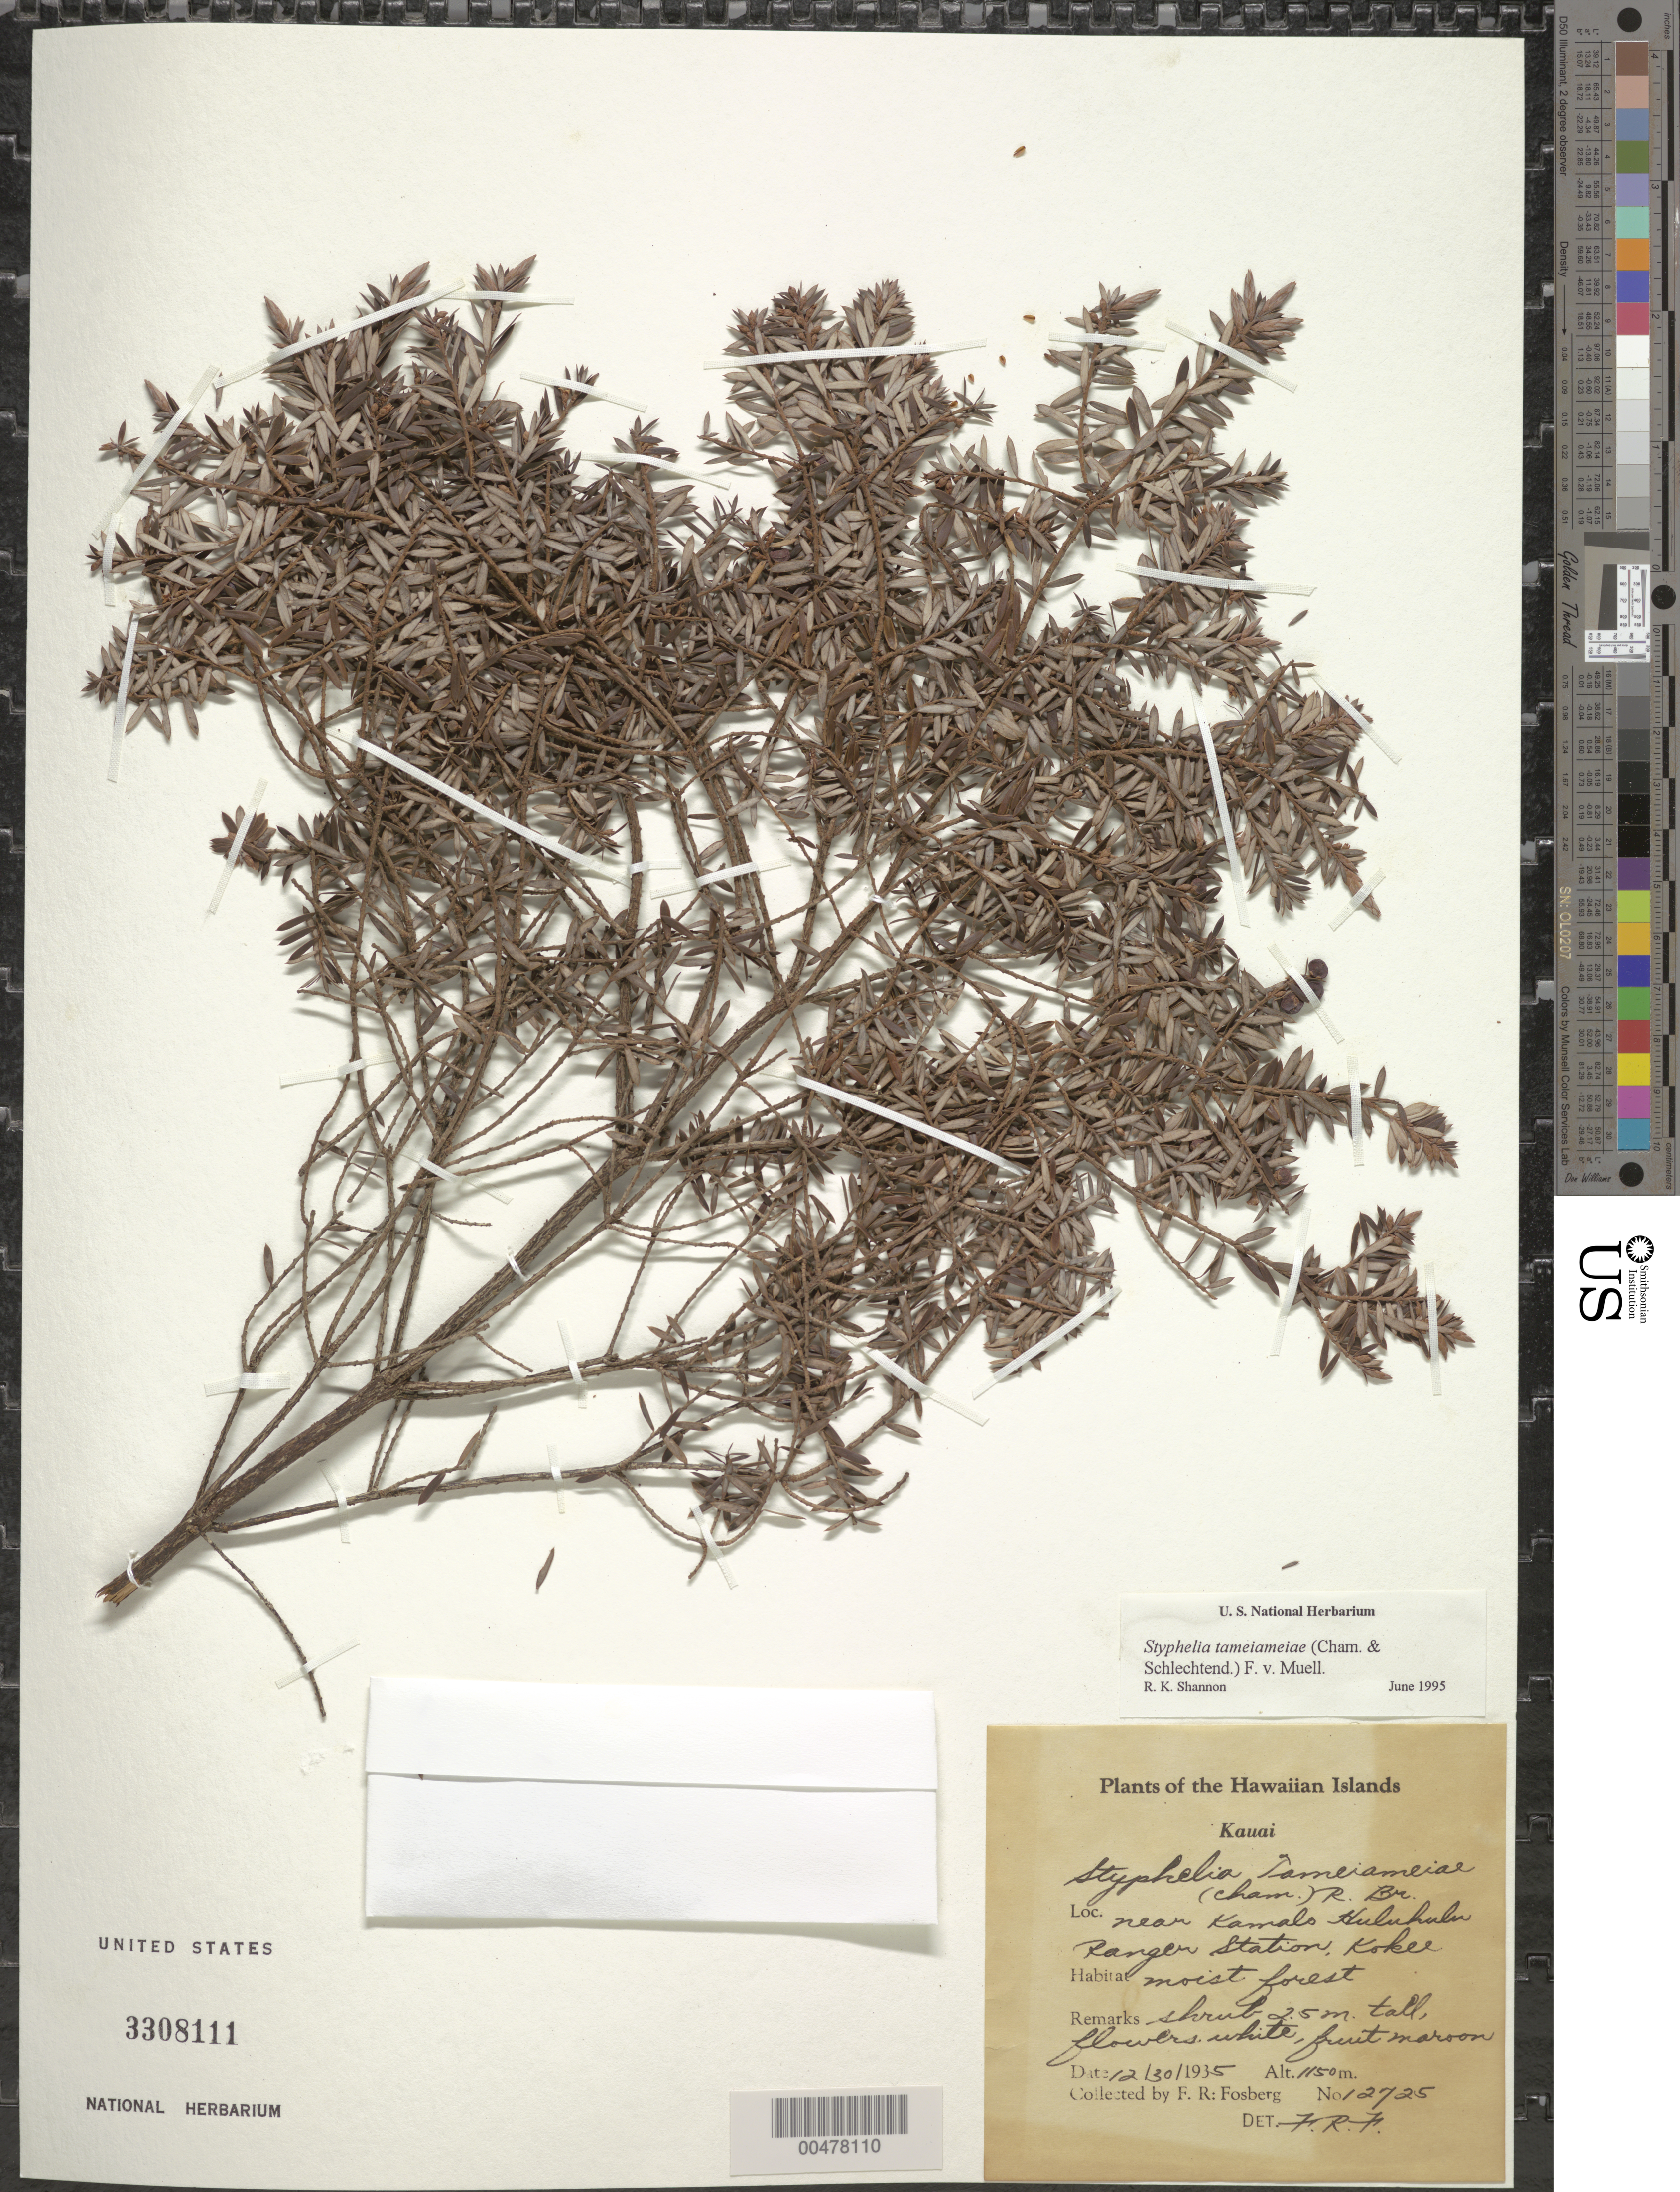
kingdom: Plantae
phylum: Tracheophyta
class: Magnoliopsida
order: Ericales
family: Ericaceae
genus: Leptecophylla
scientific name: Leptecophylla tameiameiae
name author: (Cham. & Schltdl.) C.M. Weiller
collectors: F. R. Fosberg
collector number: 12725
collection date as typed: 30 Dec 1935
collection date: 1935-12-30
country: United States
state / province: Hawaii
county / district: Kauai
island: Kaua'i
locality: Near Kamalo Hulukulu Ranger Station, Kokee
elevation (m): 1150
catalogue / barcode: US 3308111